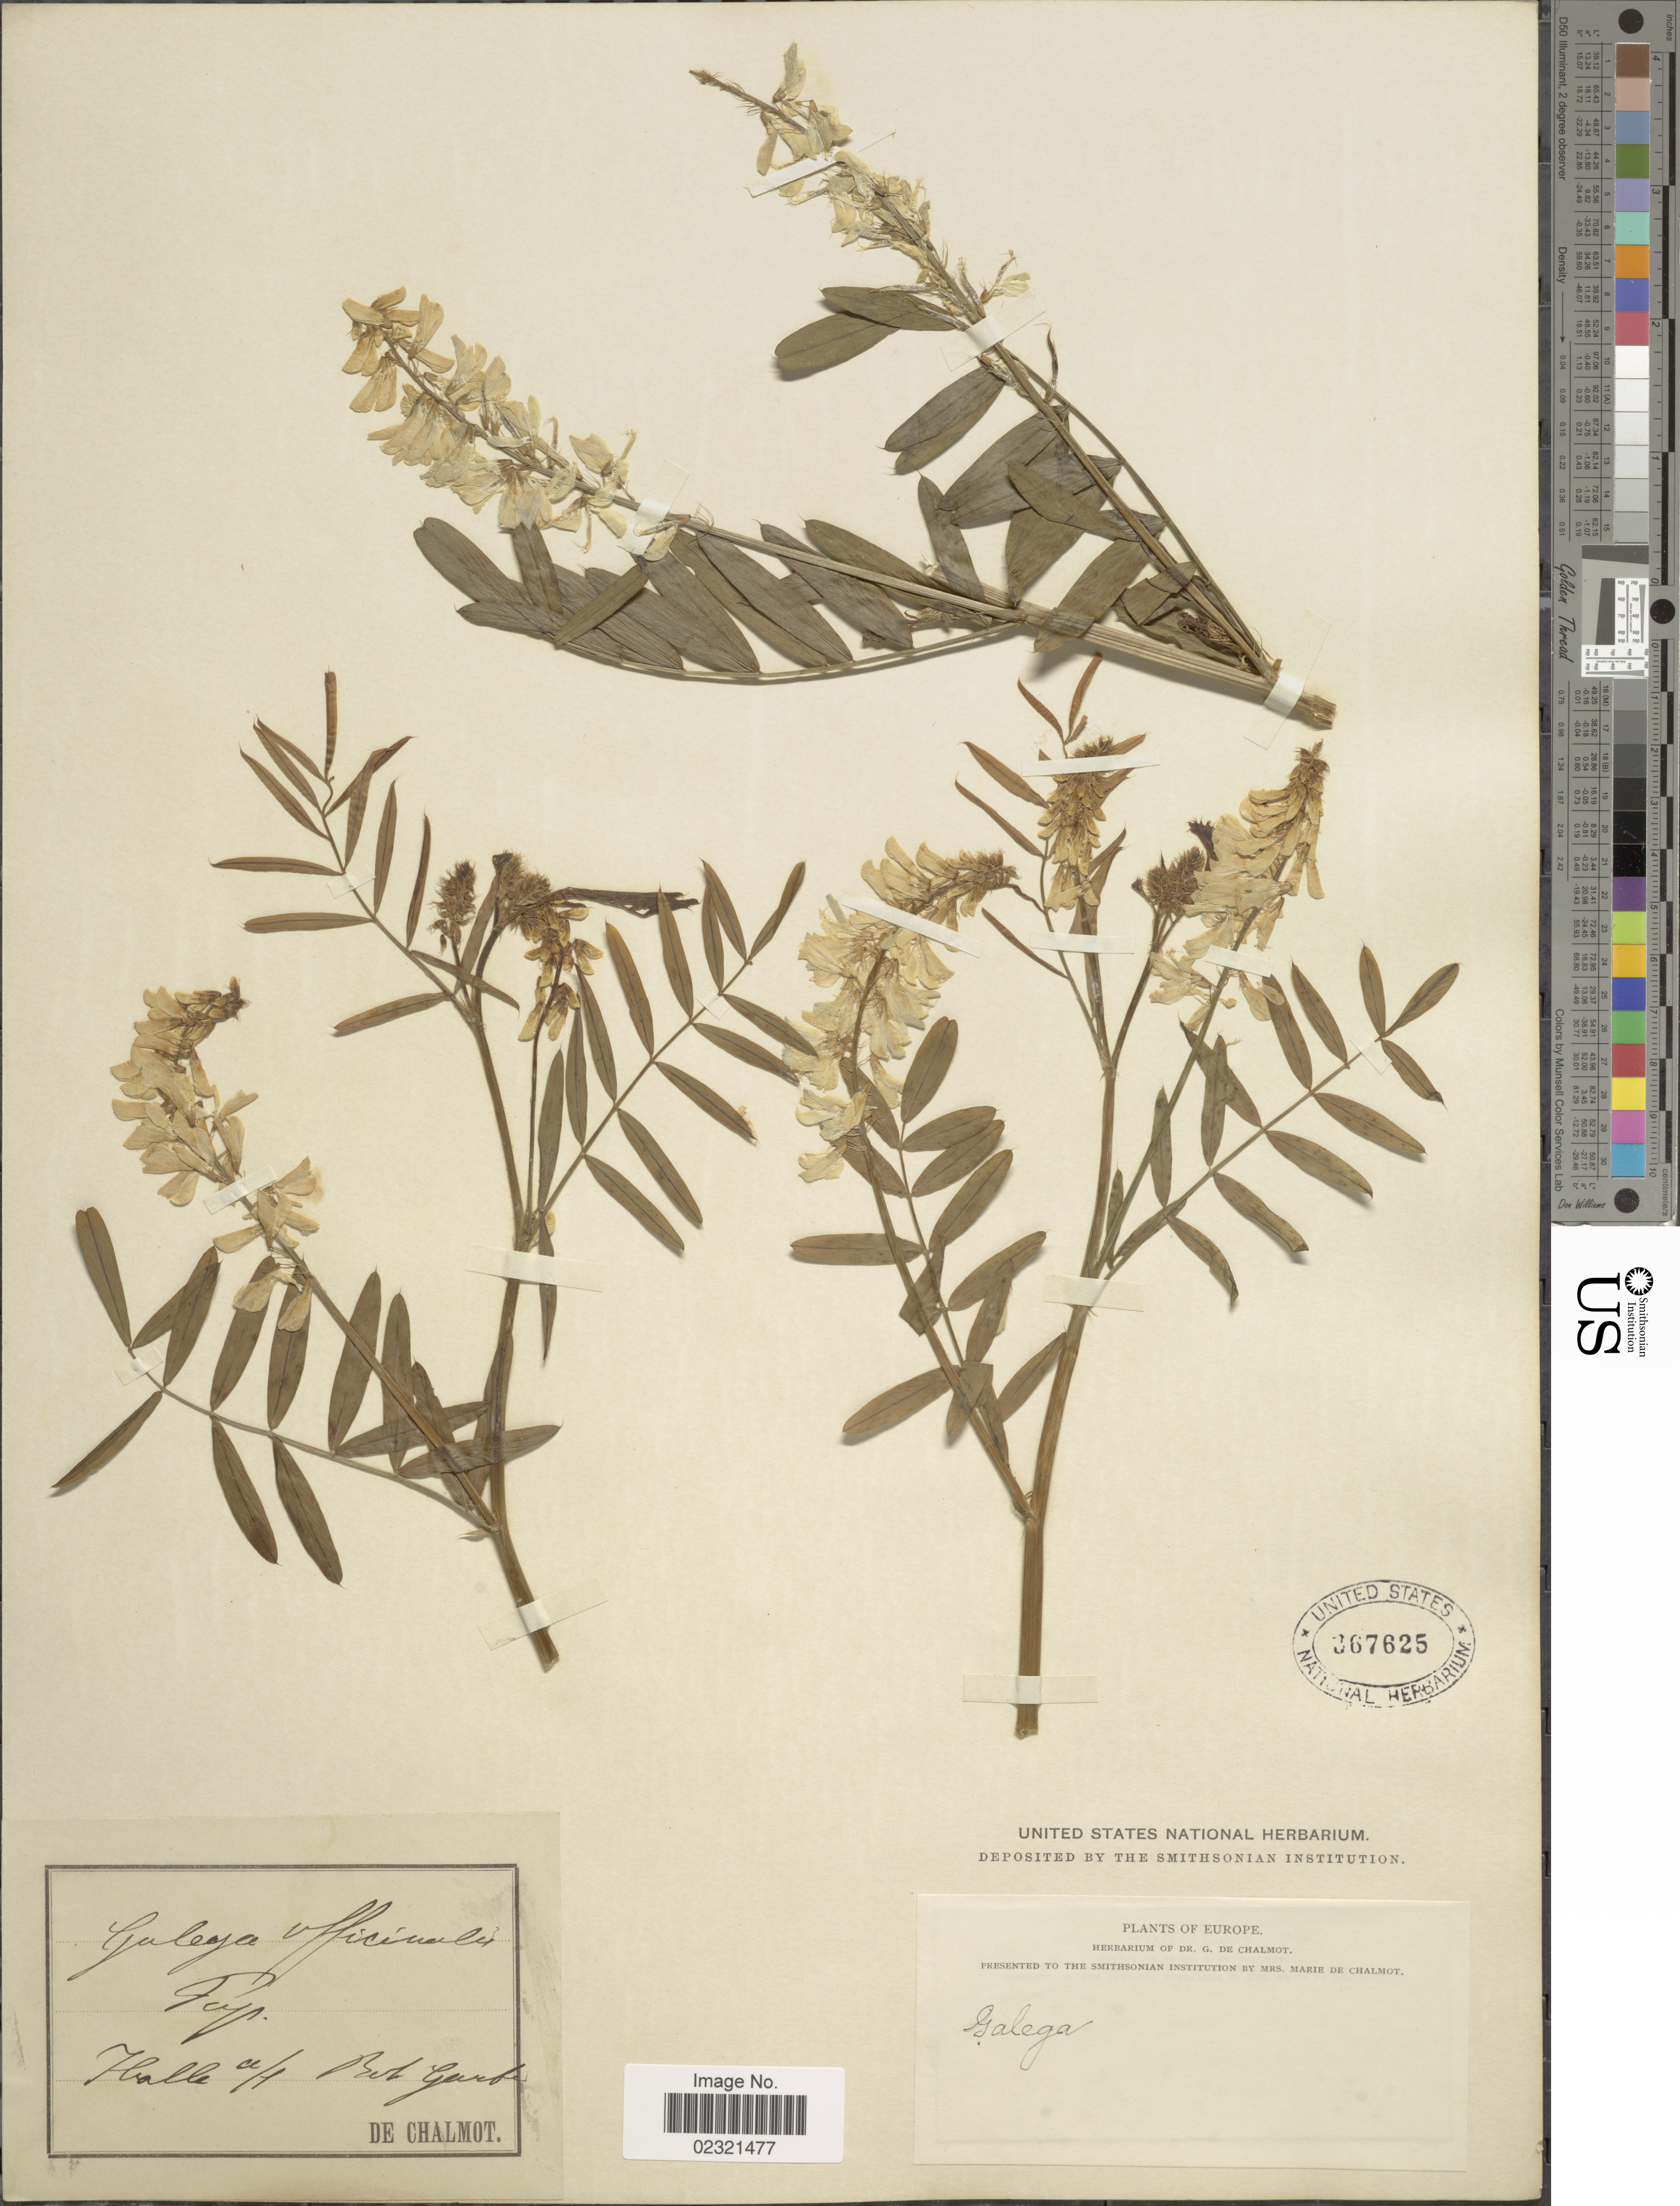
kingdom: Plantae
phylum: Tracheophyta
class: Magnoliopsida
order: Fabales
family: Fabaceae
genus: Galega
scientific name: Galega officinalis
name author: L.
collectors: G. de Chalmot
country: Germany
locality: Halle a/t Bot. Garde. [interpreted]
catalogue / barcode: US 367625